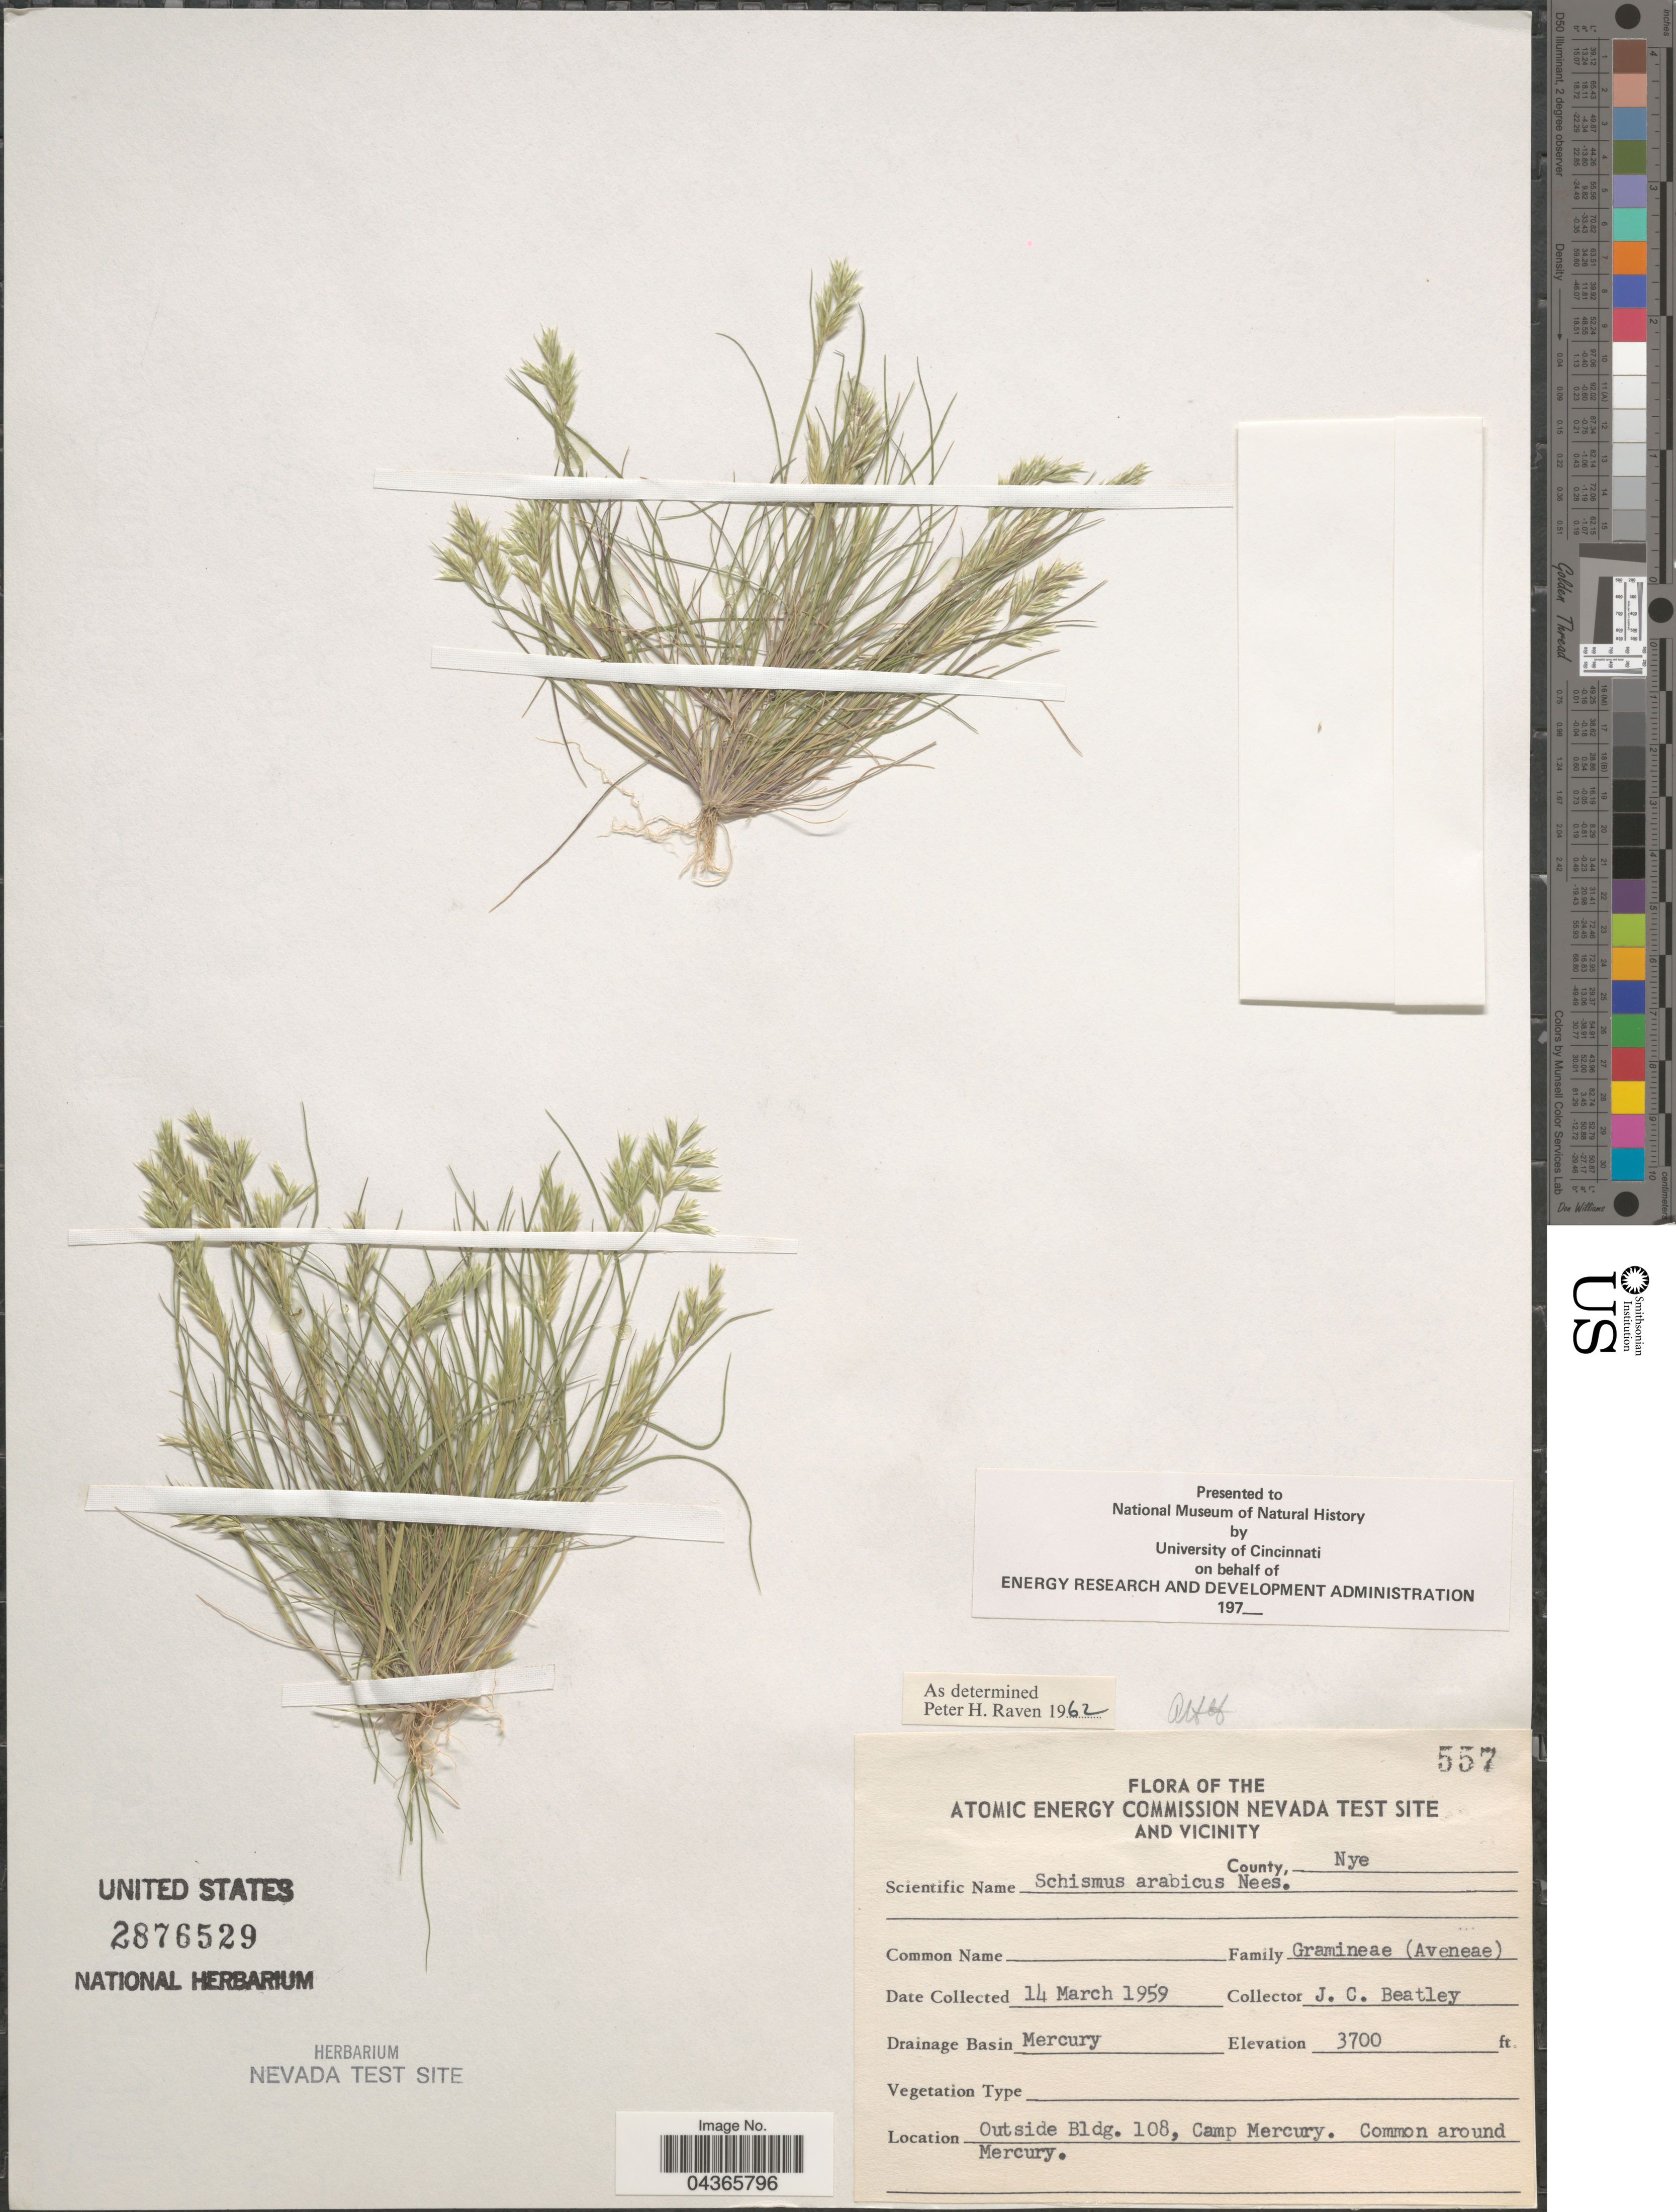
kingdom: Plantae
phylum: Tracheophyta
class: Liliopsida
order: Poales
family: Poaceae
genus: Schismus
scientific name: Schismus arabicus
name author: Nees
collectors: J. C. Beatley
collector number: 557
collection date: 1959-03-14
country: United States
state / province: Nevada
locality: Atomic Energy Commission Nevada Test Site and vicinity. County, Nye. Drainage Basin Mercury. Outside Bldg. 108, Camp Mercury. Common around Mercury.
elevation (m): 1128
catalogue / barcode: US 2876529